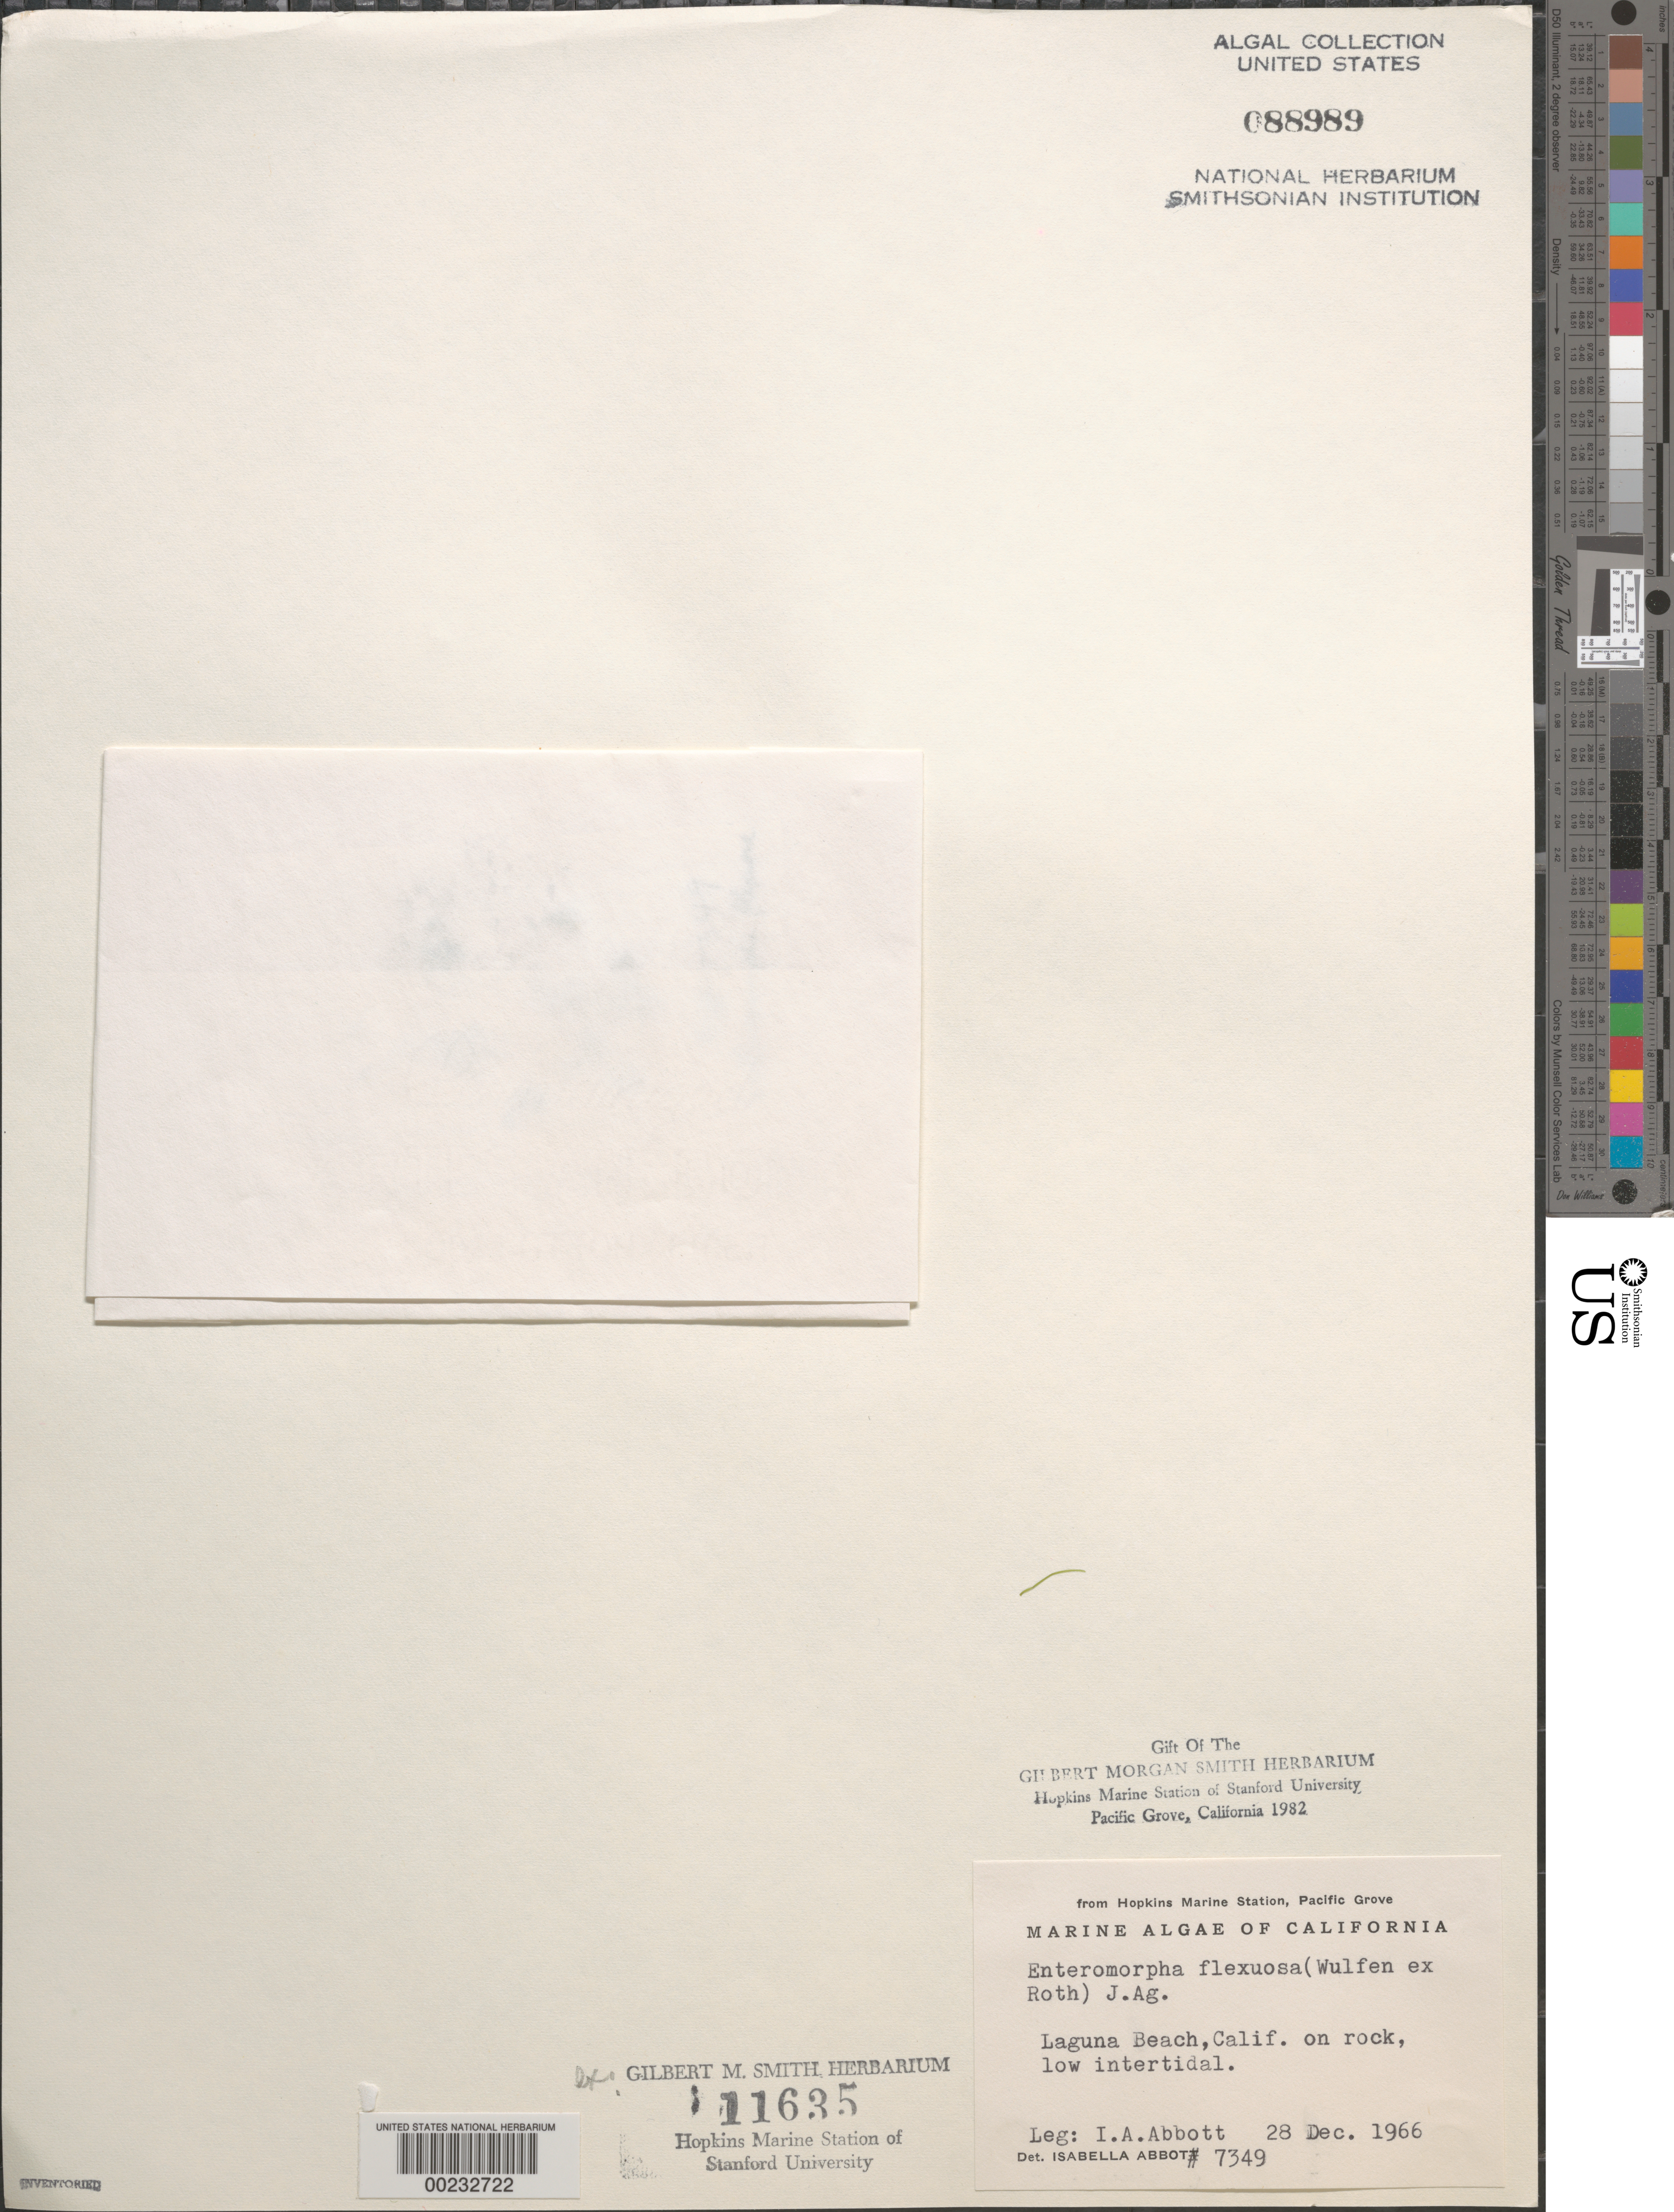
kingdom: Plantae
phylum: Chlorophyta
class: Ulvophyceae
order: Ulvales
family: Ulvaceae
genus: Ulva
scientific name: Ulva flexuosa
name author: Wulfen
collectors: I. A. Abbott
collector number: IAA 7349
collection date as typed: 28 Dec 1966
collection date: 1966-12-28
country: United States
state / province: California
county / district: Orange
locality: Laguna Beach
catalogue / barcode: US 88989